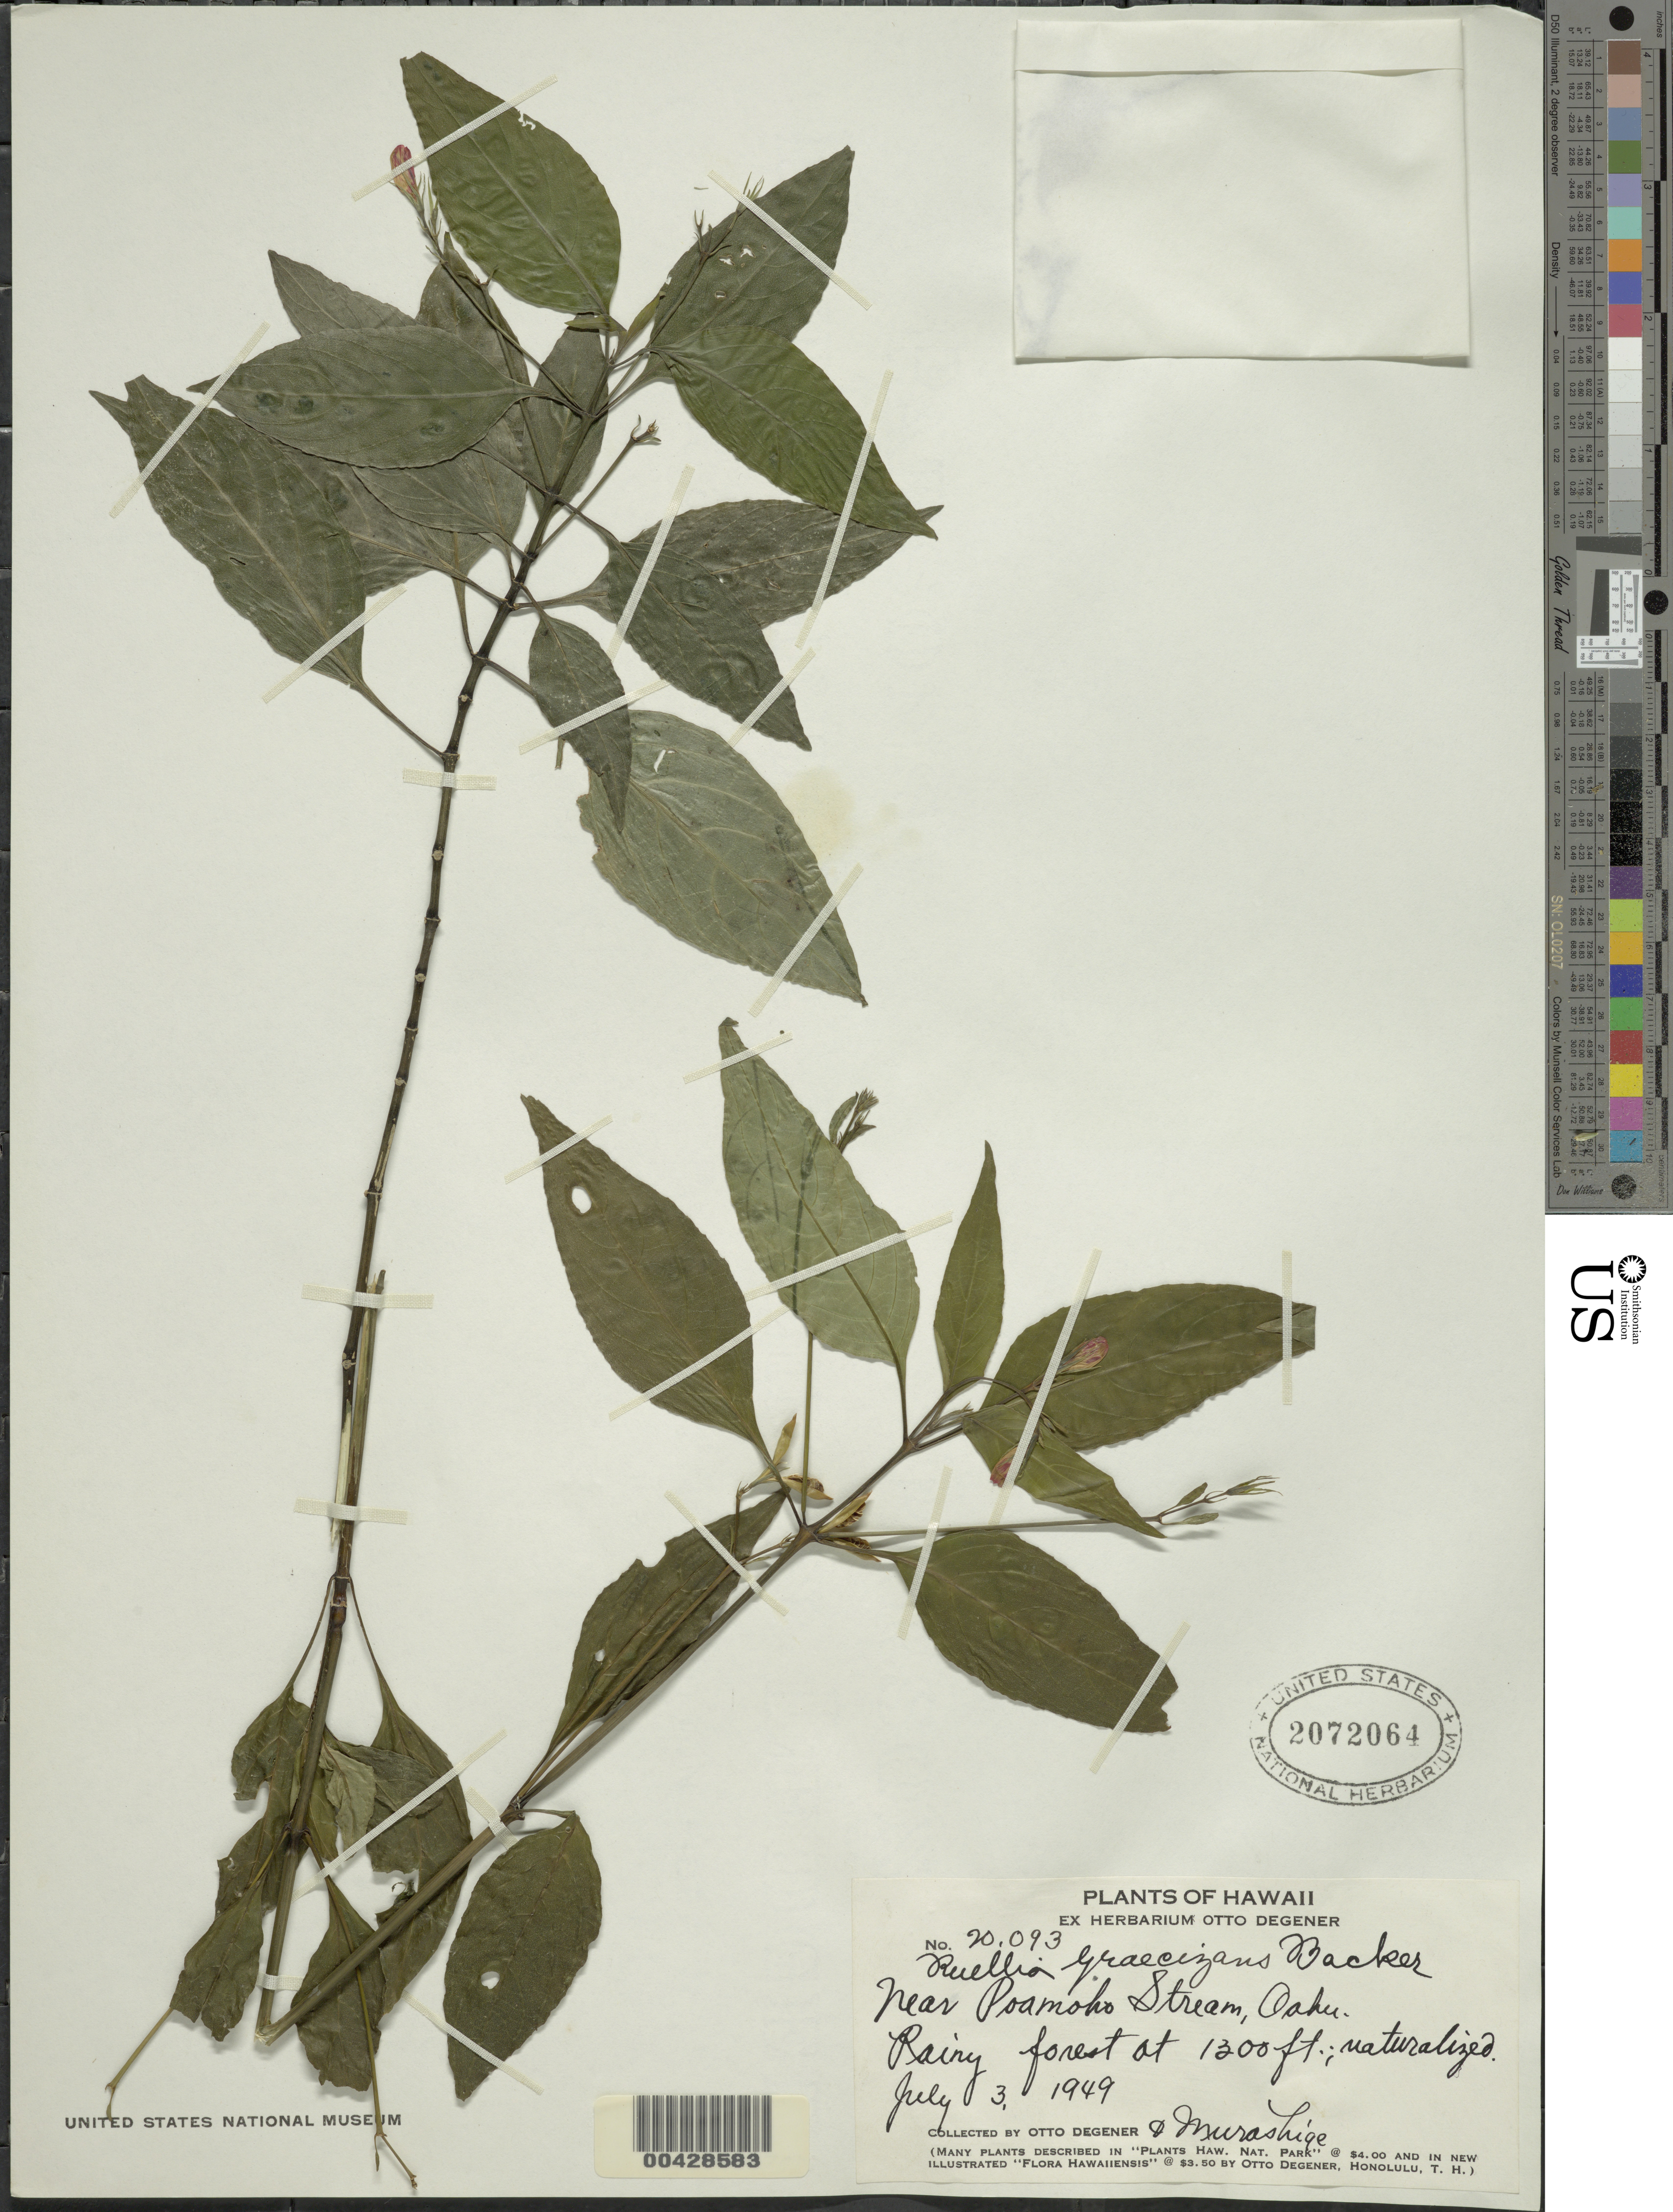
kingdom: Plantae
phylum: Tracheophyta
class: Magnoliopsida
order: Lamiales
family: Acanthaceae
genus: Ruellia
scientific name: Ruellia brevifolia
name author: (Pohl) C. Ezcurra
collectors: O. Degener & T. Murashige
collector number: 20093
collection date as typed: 3 Jul 1949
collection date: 1949-07-03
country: United States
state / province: Hawaii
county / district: Honolulu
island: Oahu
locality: near Poamoho Stream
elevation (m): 396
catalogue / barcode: US 2072064